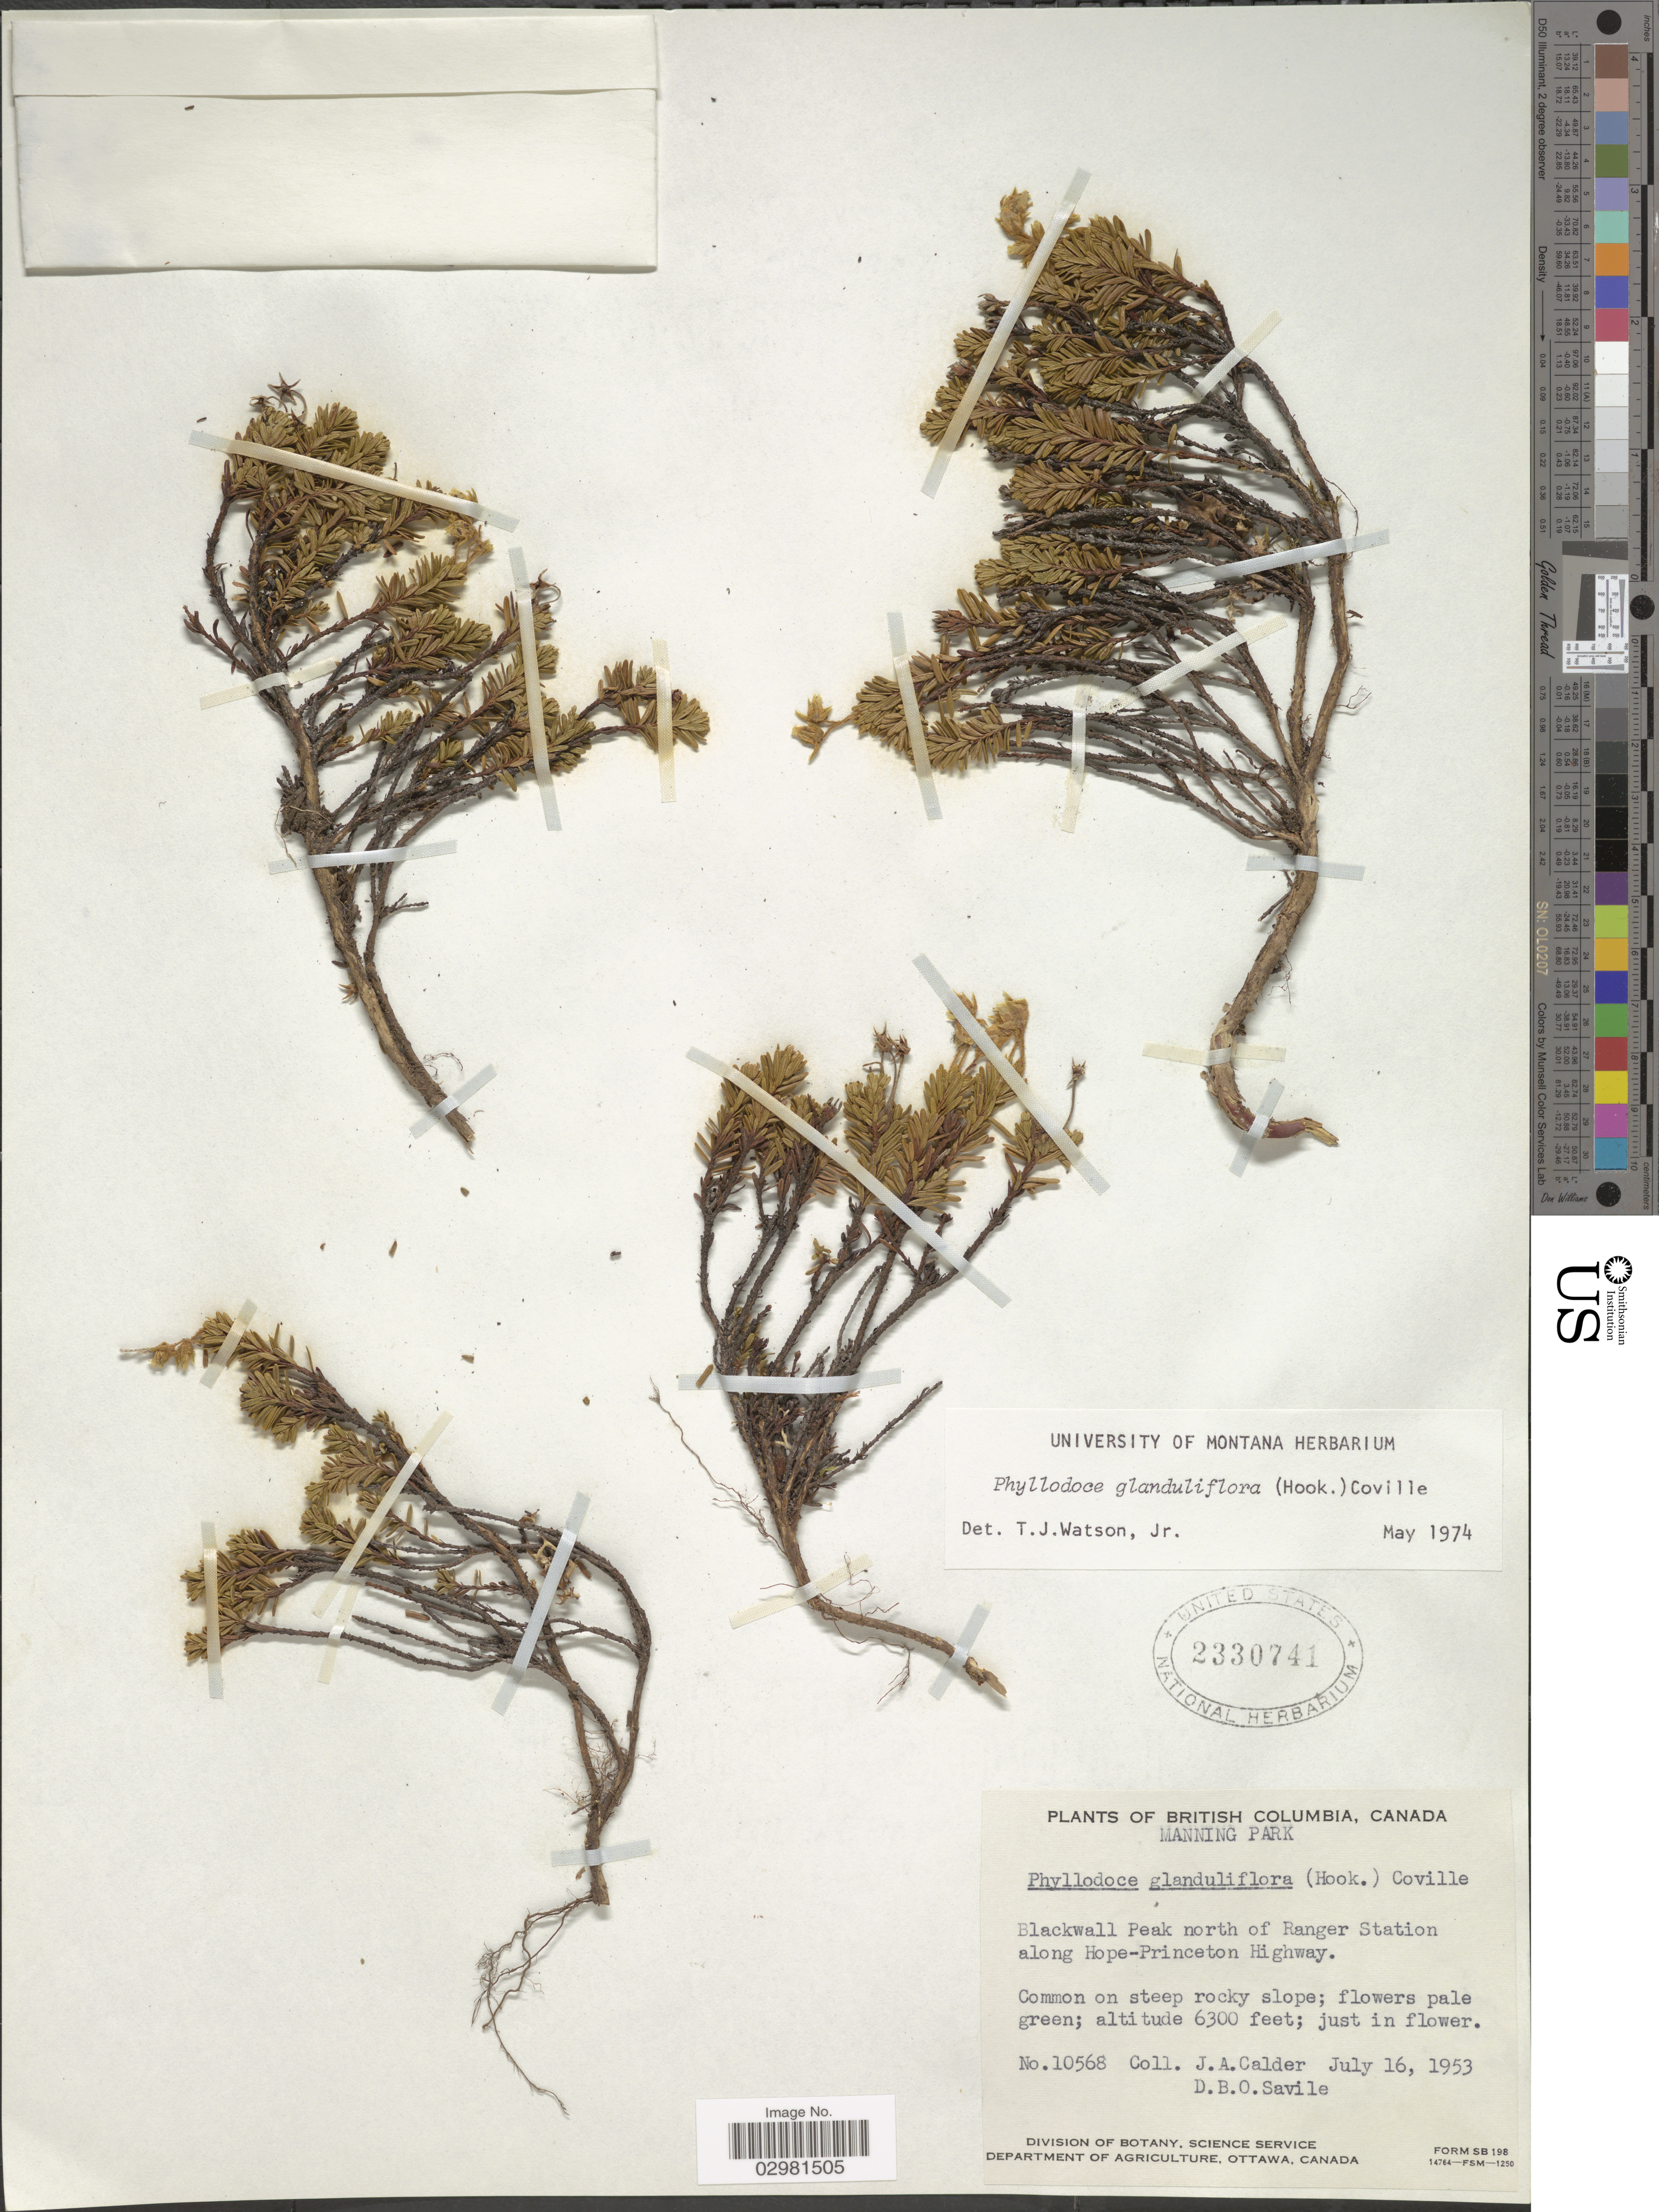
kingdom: Plantae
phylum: Tracheophyta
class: Magnoliopsida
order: Ericales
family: Ericaceae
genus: Phyllodoce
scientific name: Phyllodoce glanduliflora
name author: (Hook.) Coville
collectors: J. A. Calder & D. Savile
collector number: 10568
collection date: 1953-07-16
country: Canada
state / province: British Columbia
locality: Manning Park, Blackwall Peak north of Ranger Station along Hope-Princeton Highway.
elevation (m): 1920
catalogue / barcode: US 2330741